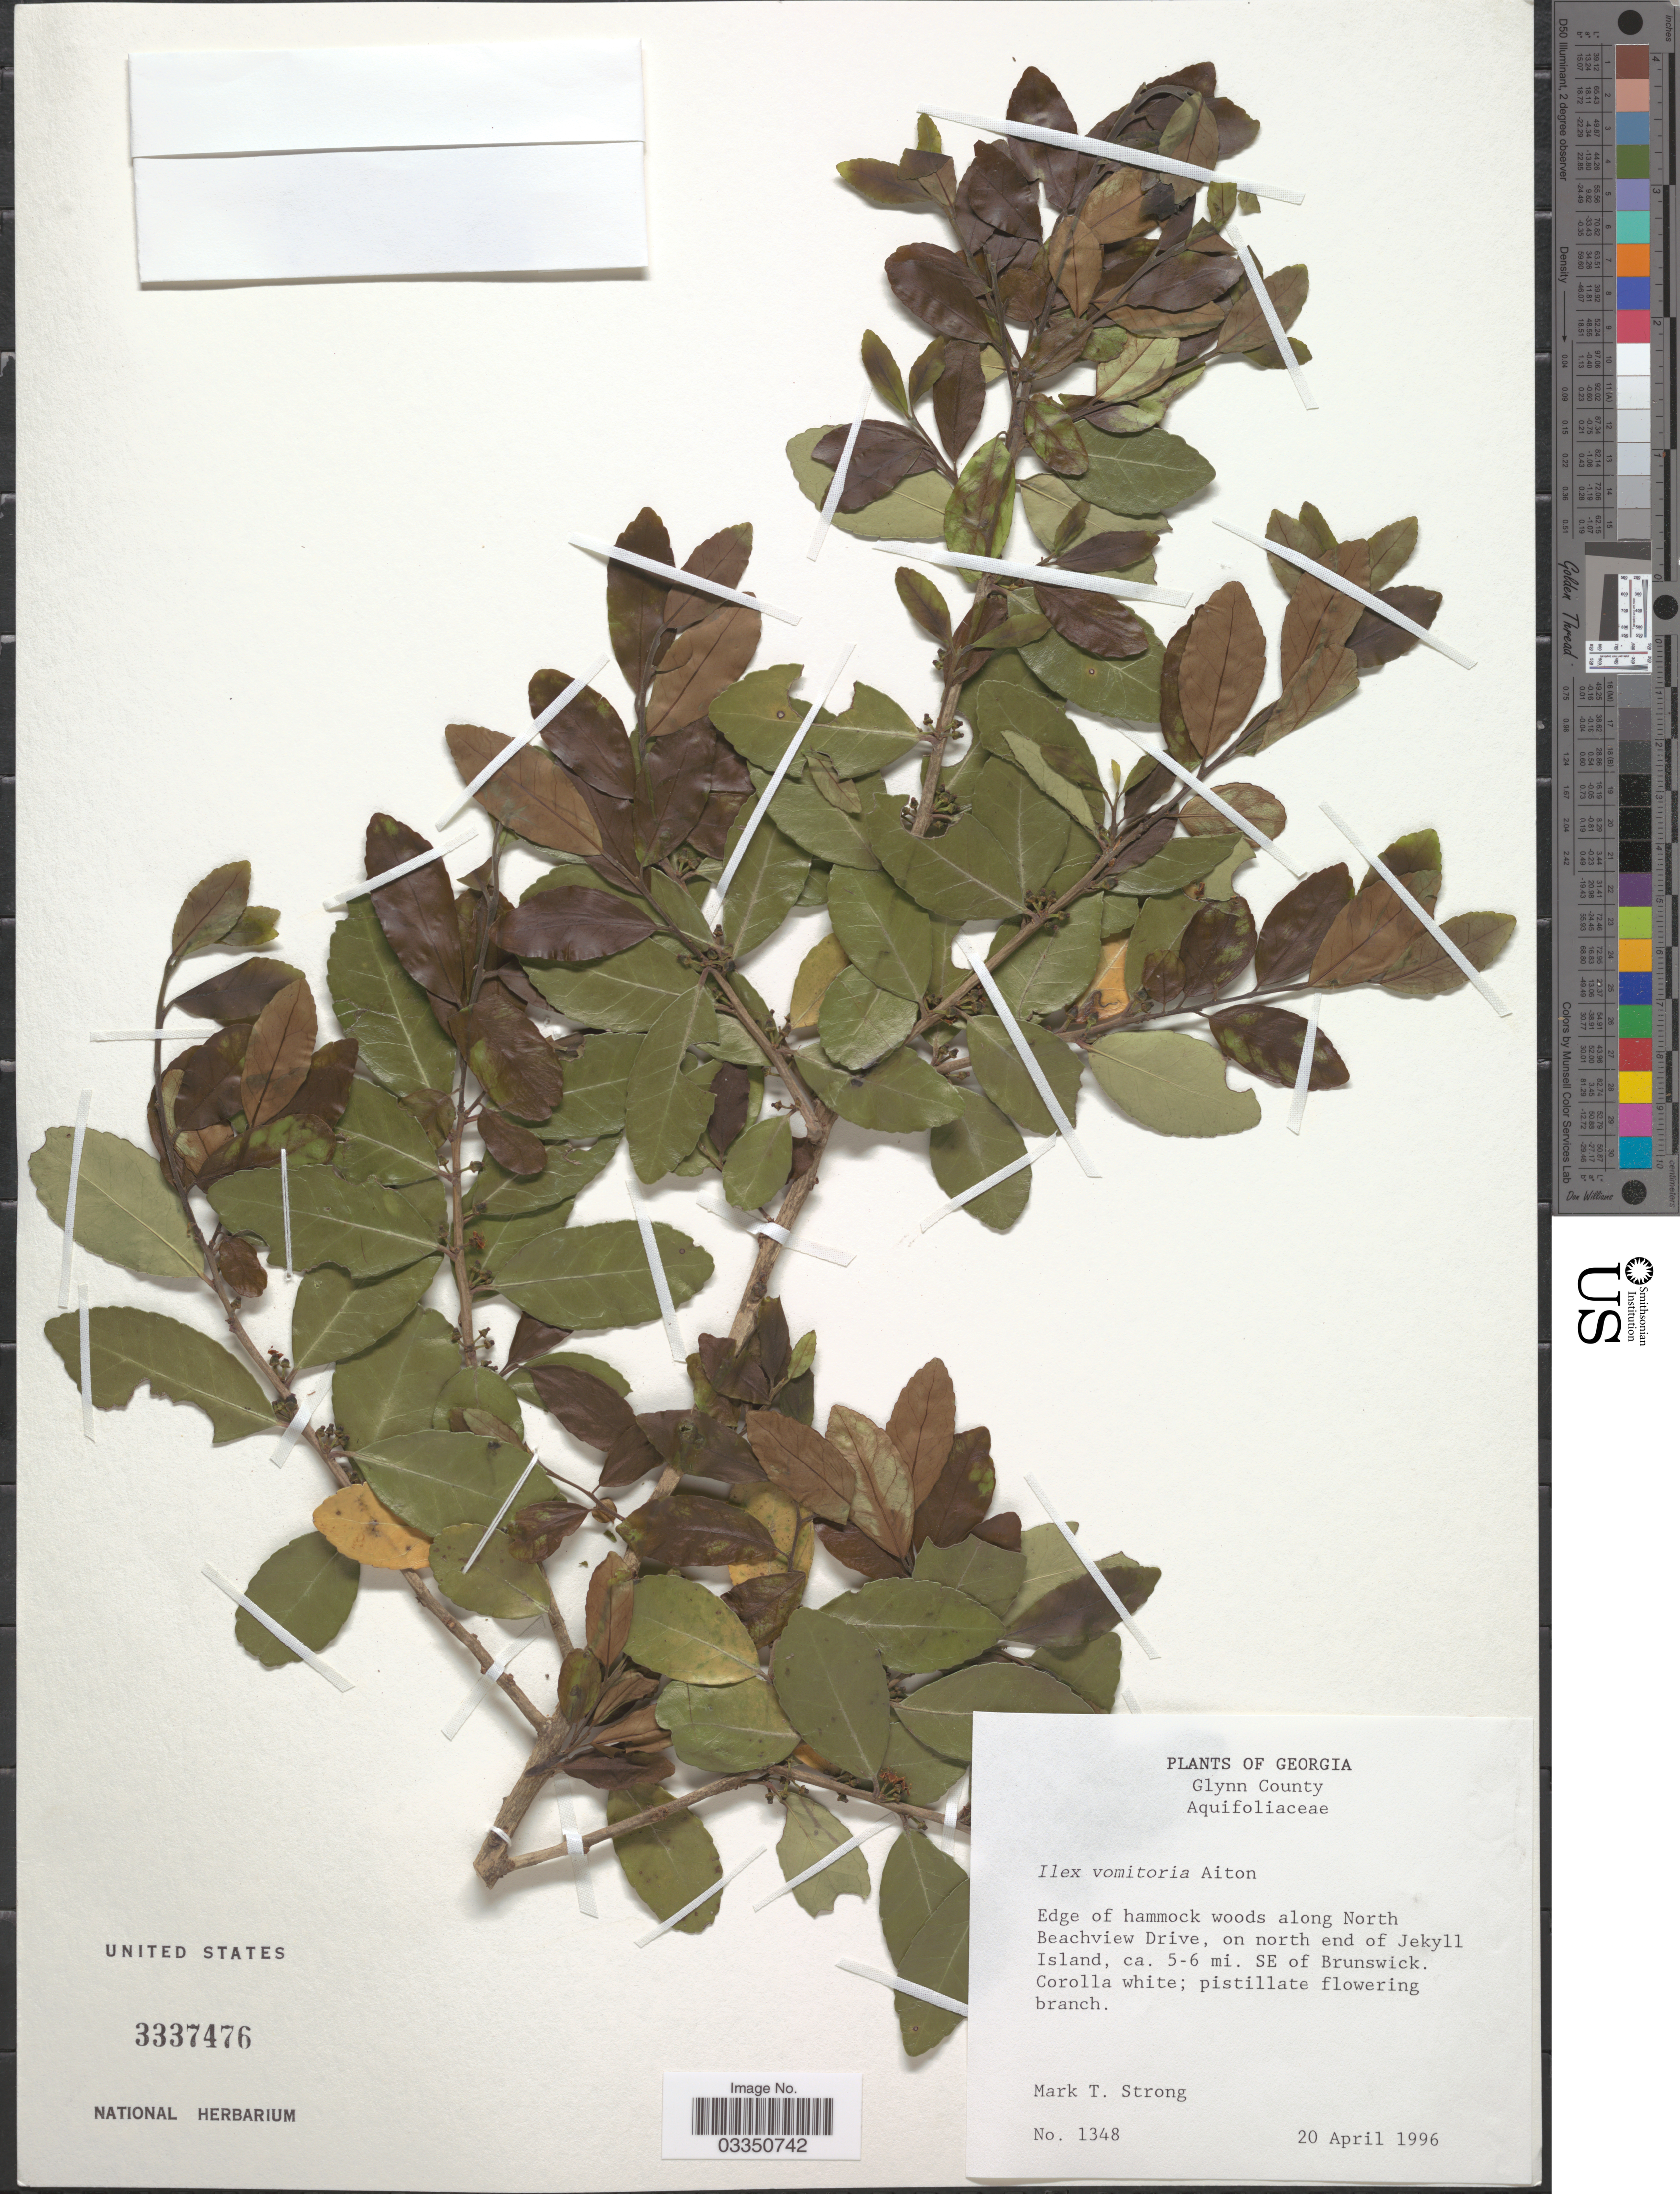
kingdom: Plantae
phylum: Tracheophyta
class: Magnoliopsida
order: Aquifoliales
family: Aquifoliaceae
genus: Ilex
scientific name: Ilex vomitoria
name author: Aiton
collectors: M. T. Strong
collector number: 1348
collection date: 1996-04-20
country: United States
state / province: Georgia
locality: Glynn County. Edge of hammock woods along North Beachview Drive, on north end of Jekyll Island, ca. 5-6 mi. SE of Brunswick.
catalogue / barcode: US 3337476